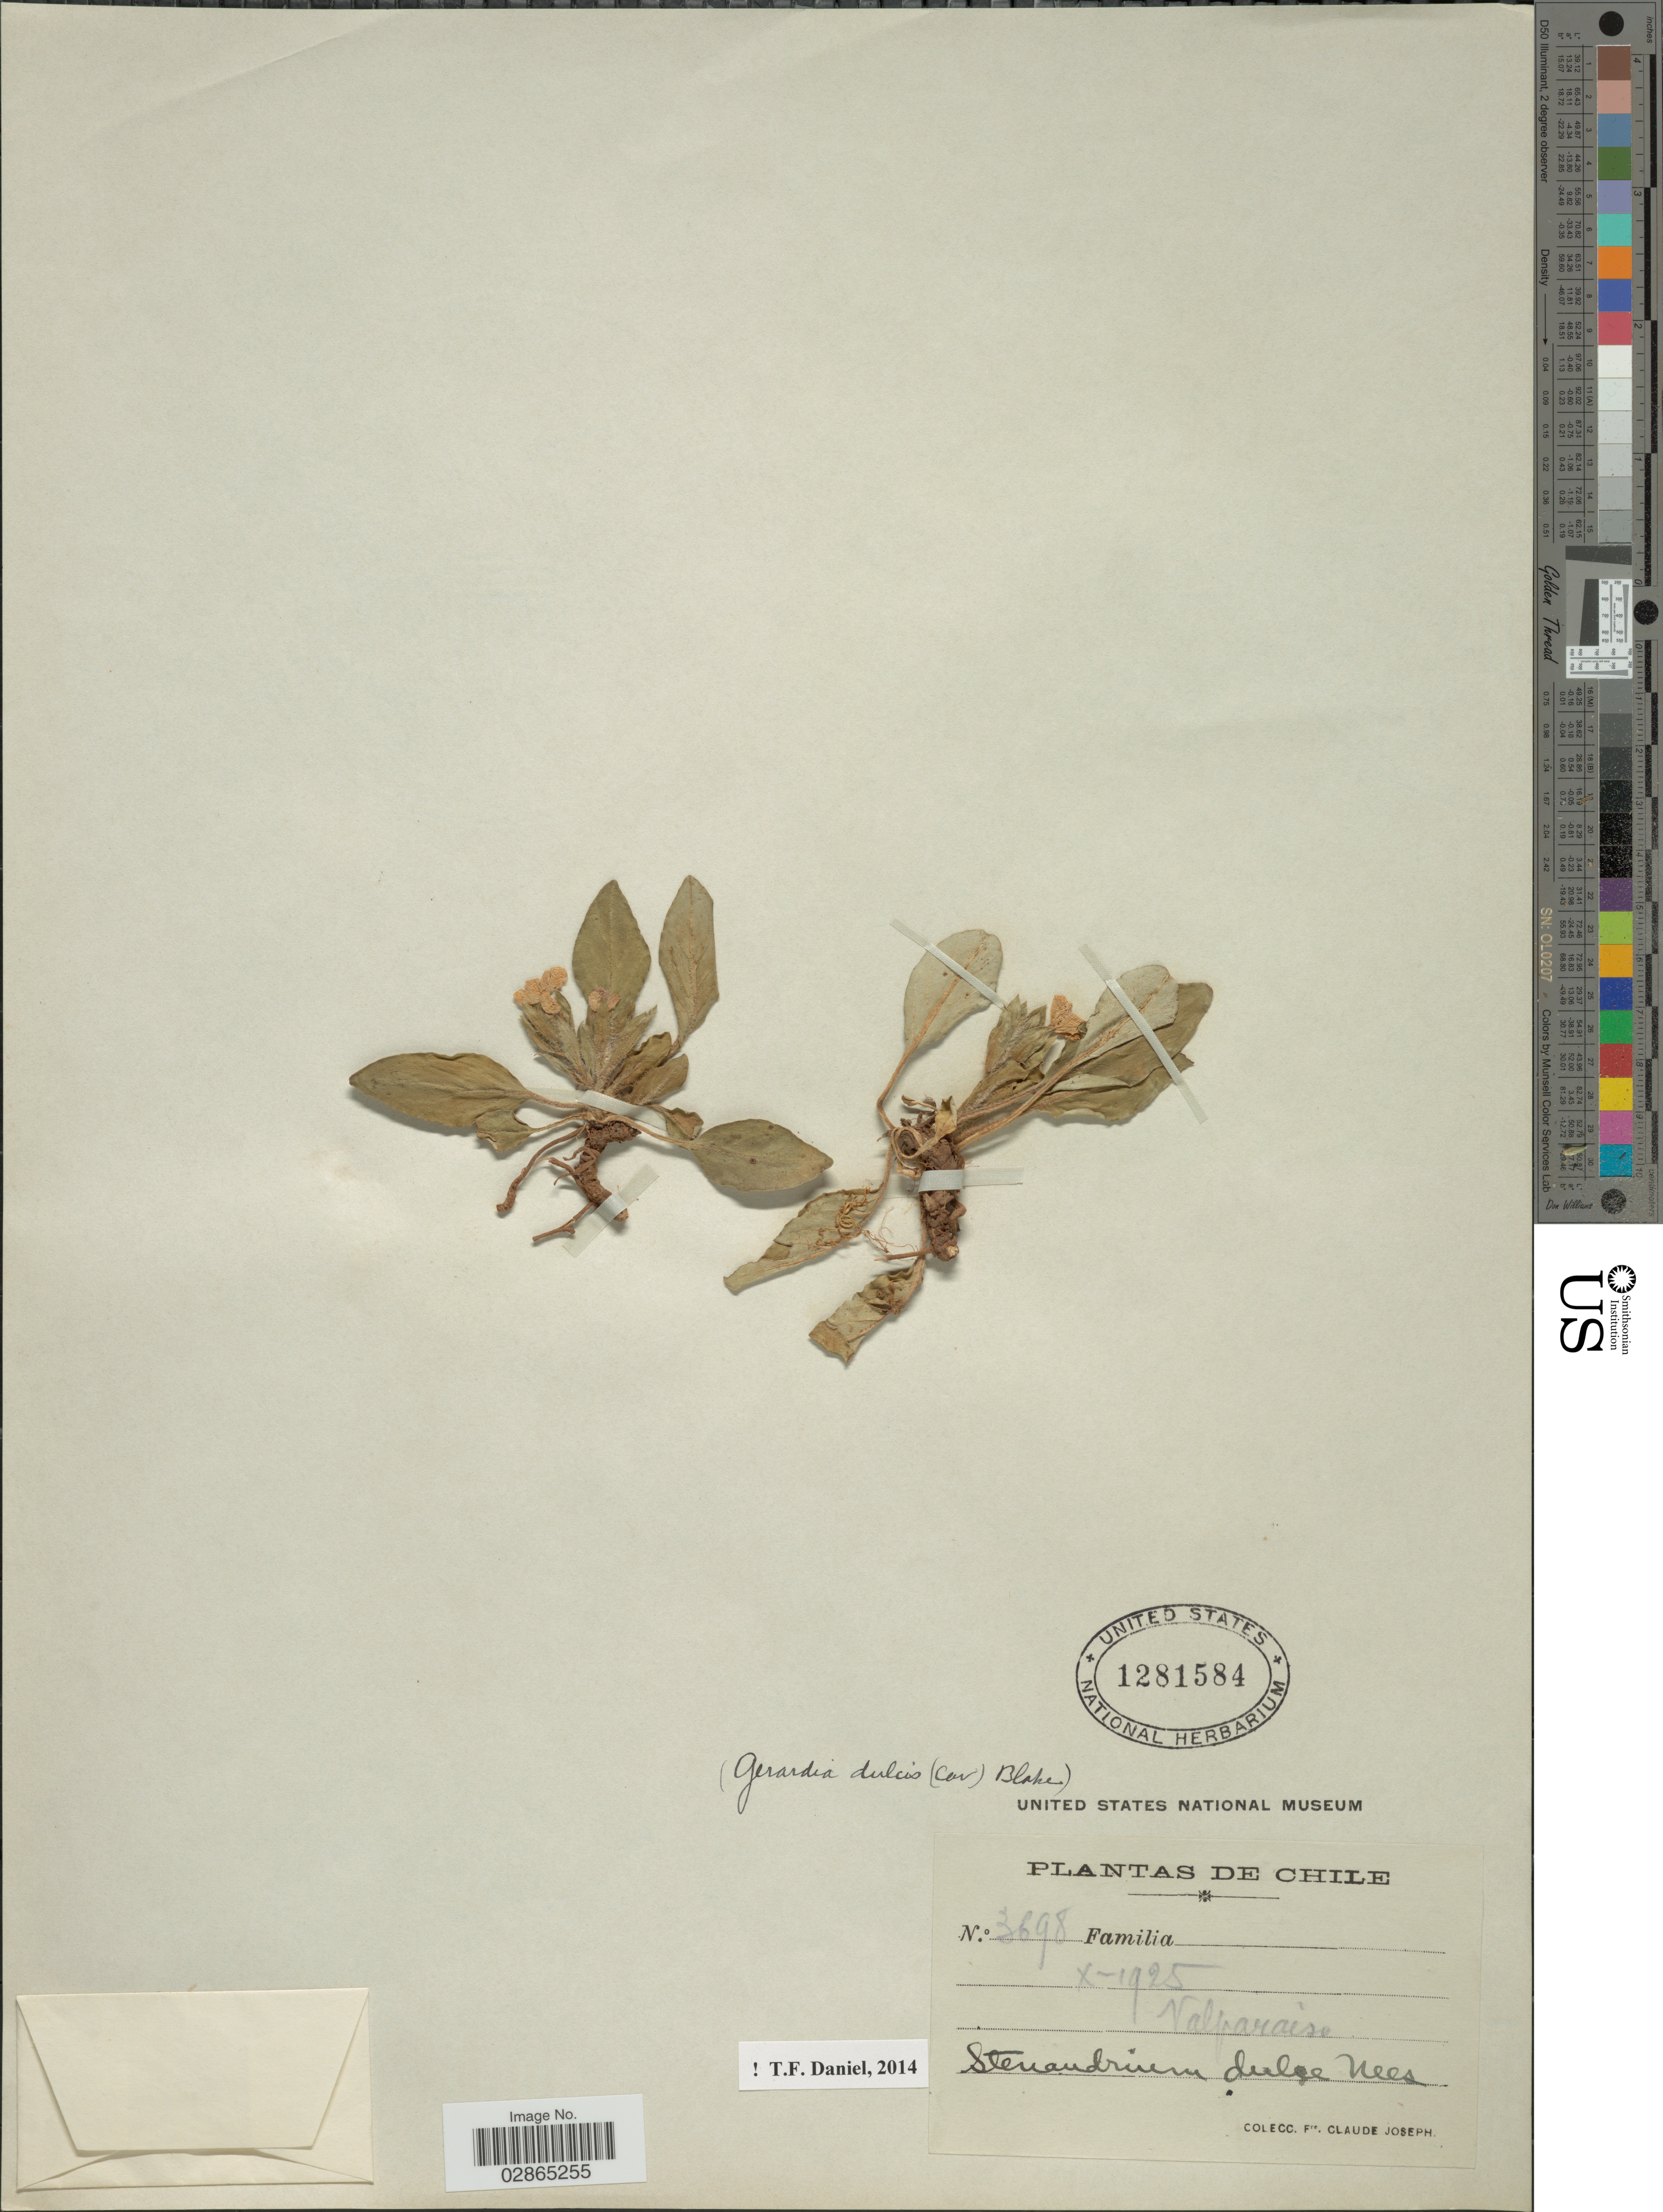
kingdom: Plantae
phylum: Tracheophyta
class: Magnoliopsida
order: Lamiales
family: Acanthaceae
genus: Stenandrium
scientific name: Stenandrium dulce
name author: (Cav.) Nees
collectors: Bro. Claude-Joseph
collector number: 3698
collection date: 1925-10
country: Chile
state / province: Valparaíso (V)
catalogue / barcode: US 1281584